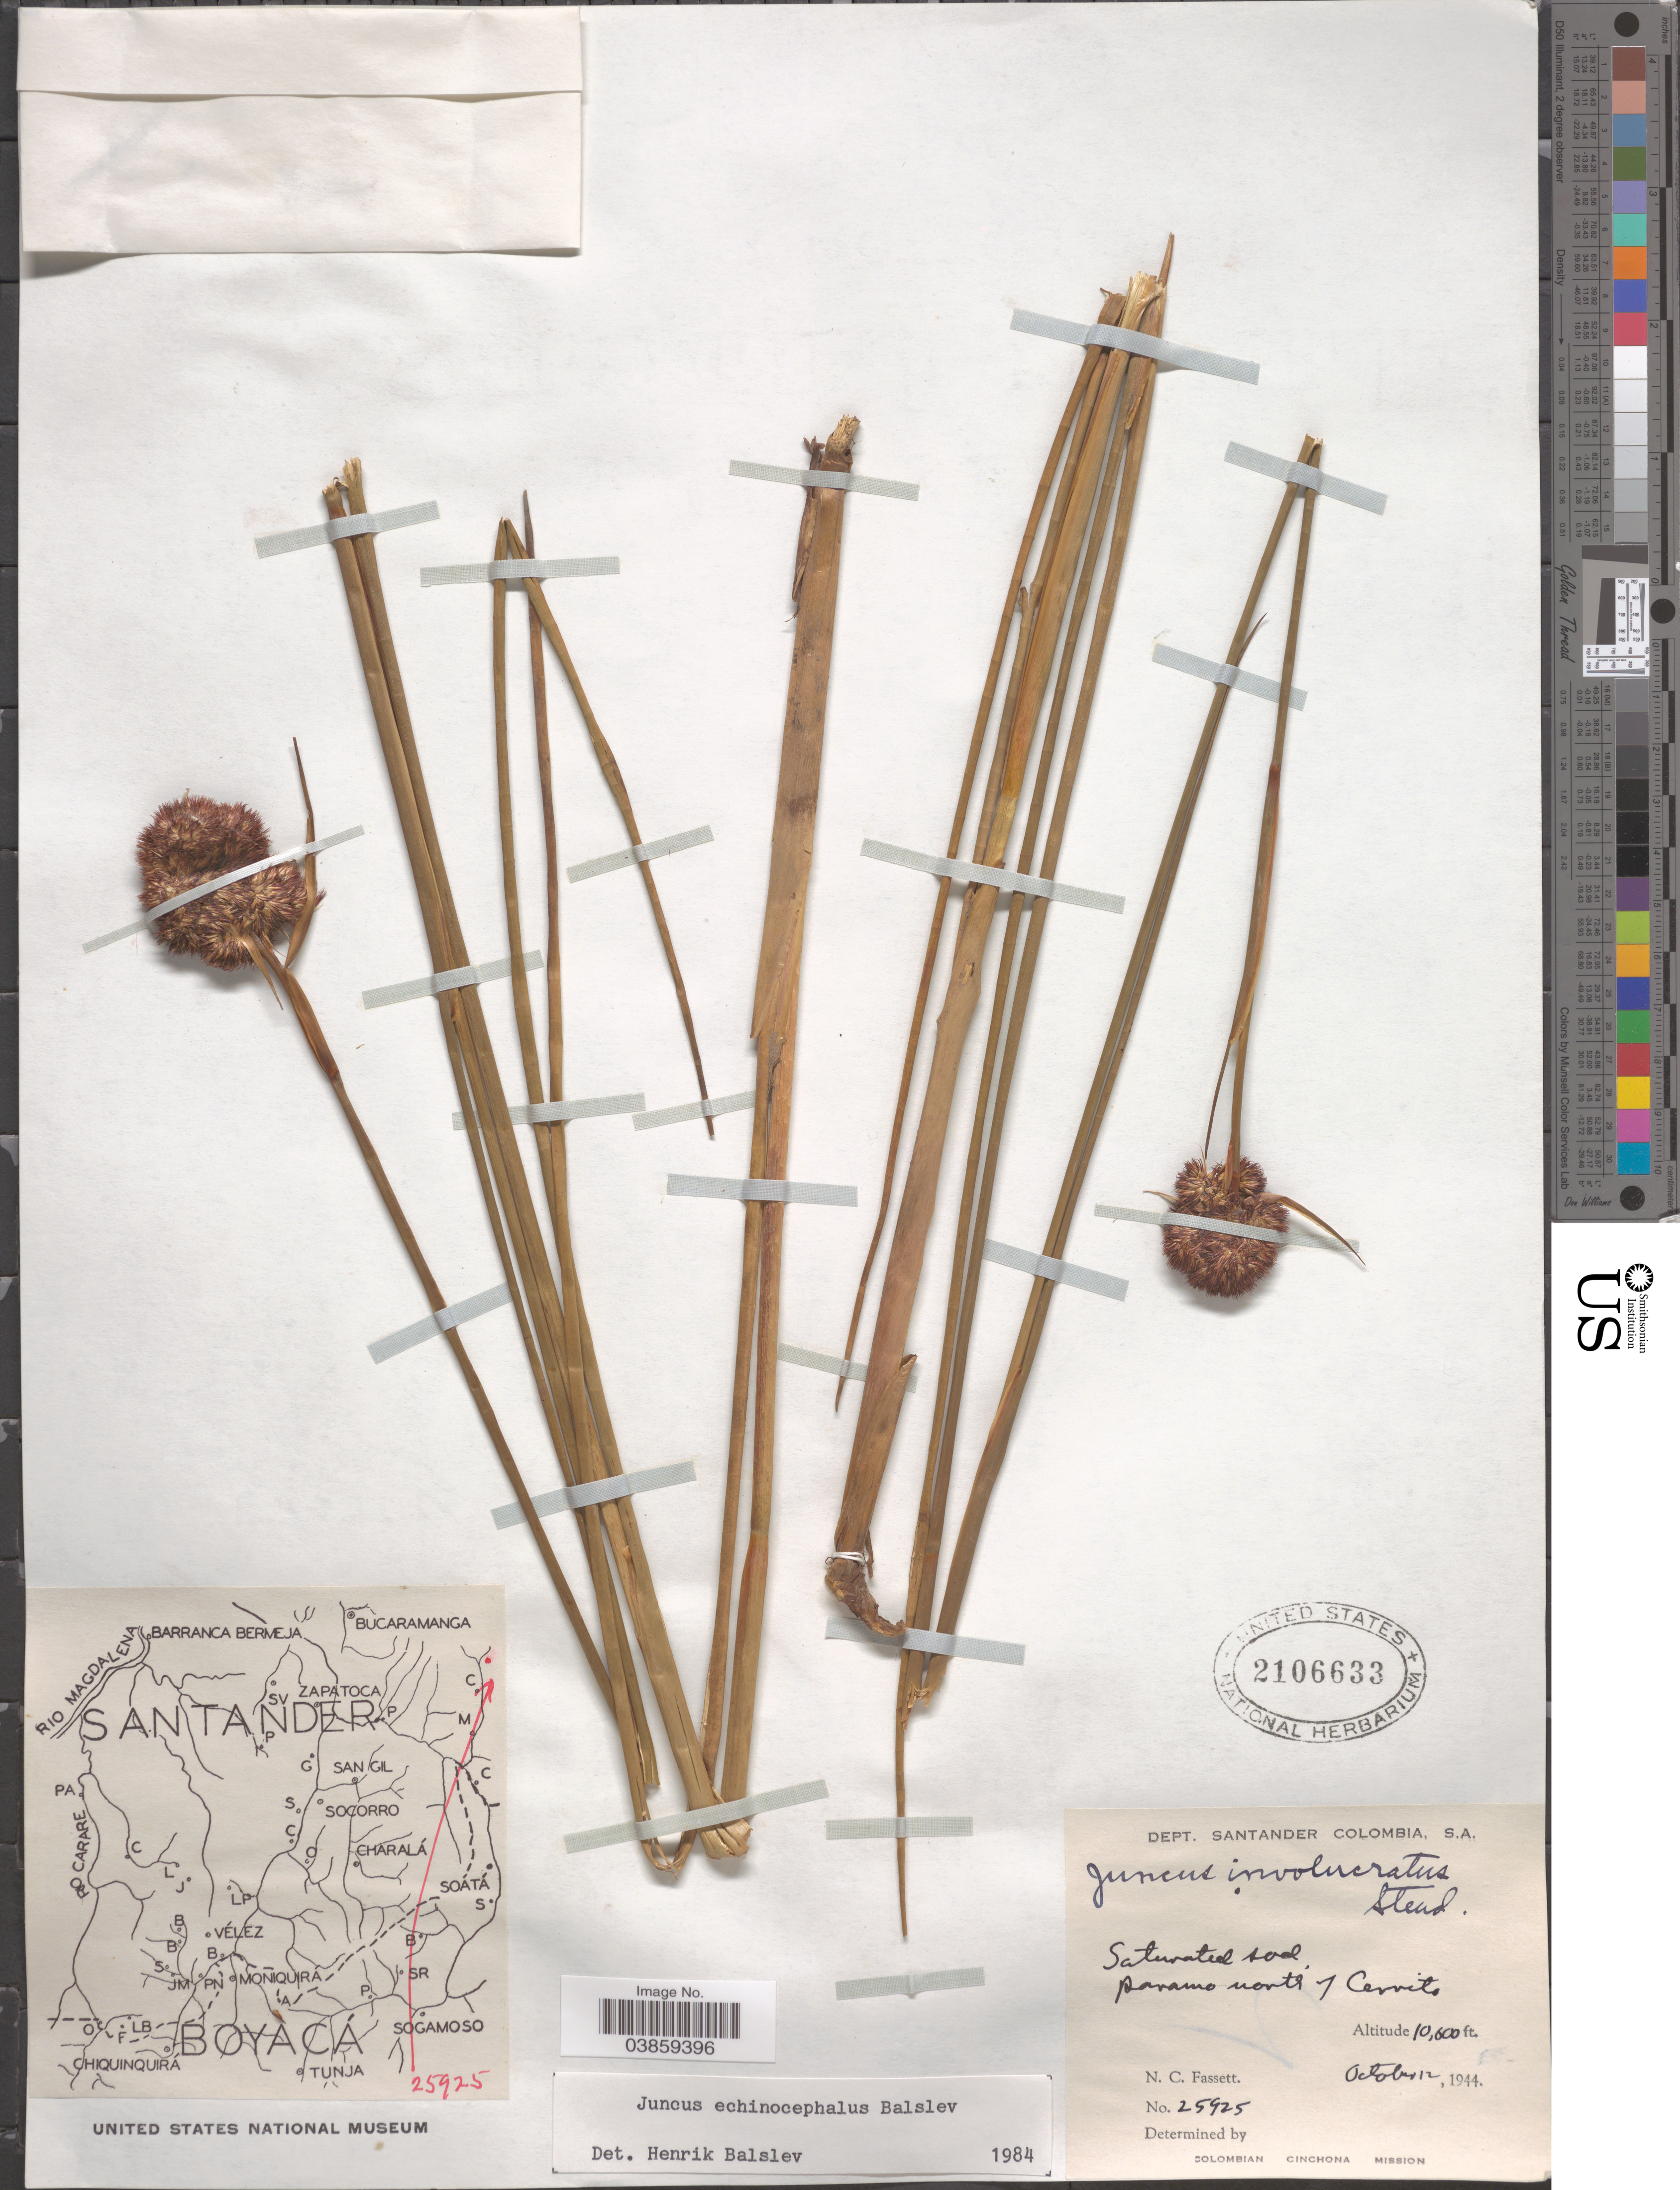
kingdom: Plantae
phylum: Tracheophyta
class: Liliopsida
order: Poales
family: Juncaceae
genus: Juncus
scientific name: Juncus echinocephalus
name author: Balslev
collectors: N. C. Fassett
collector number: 25925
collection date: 1944-10-12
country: Colombia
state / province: Santander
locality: Paramo north of Cerrito.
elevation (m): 3231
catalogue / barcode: US 2106633